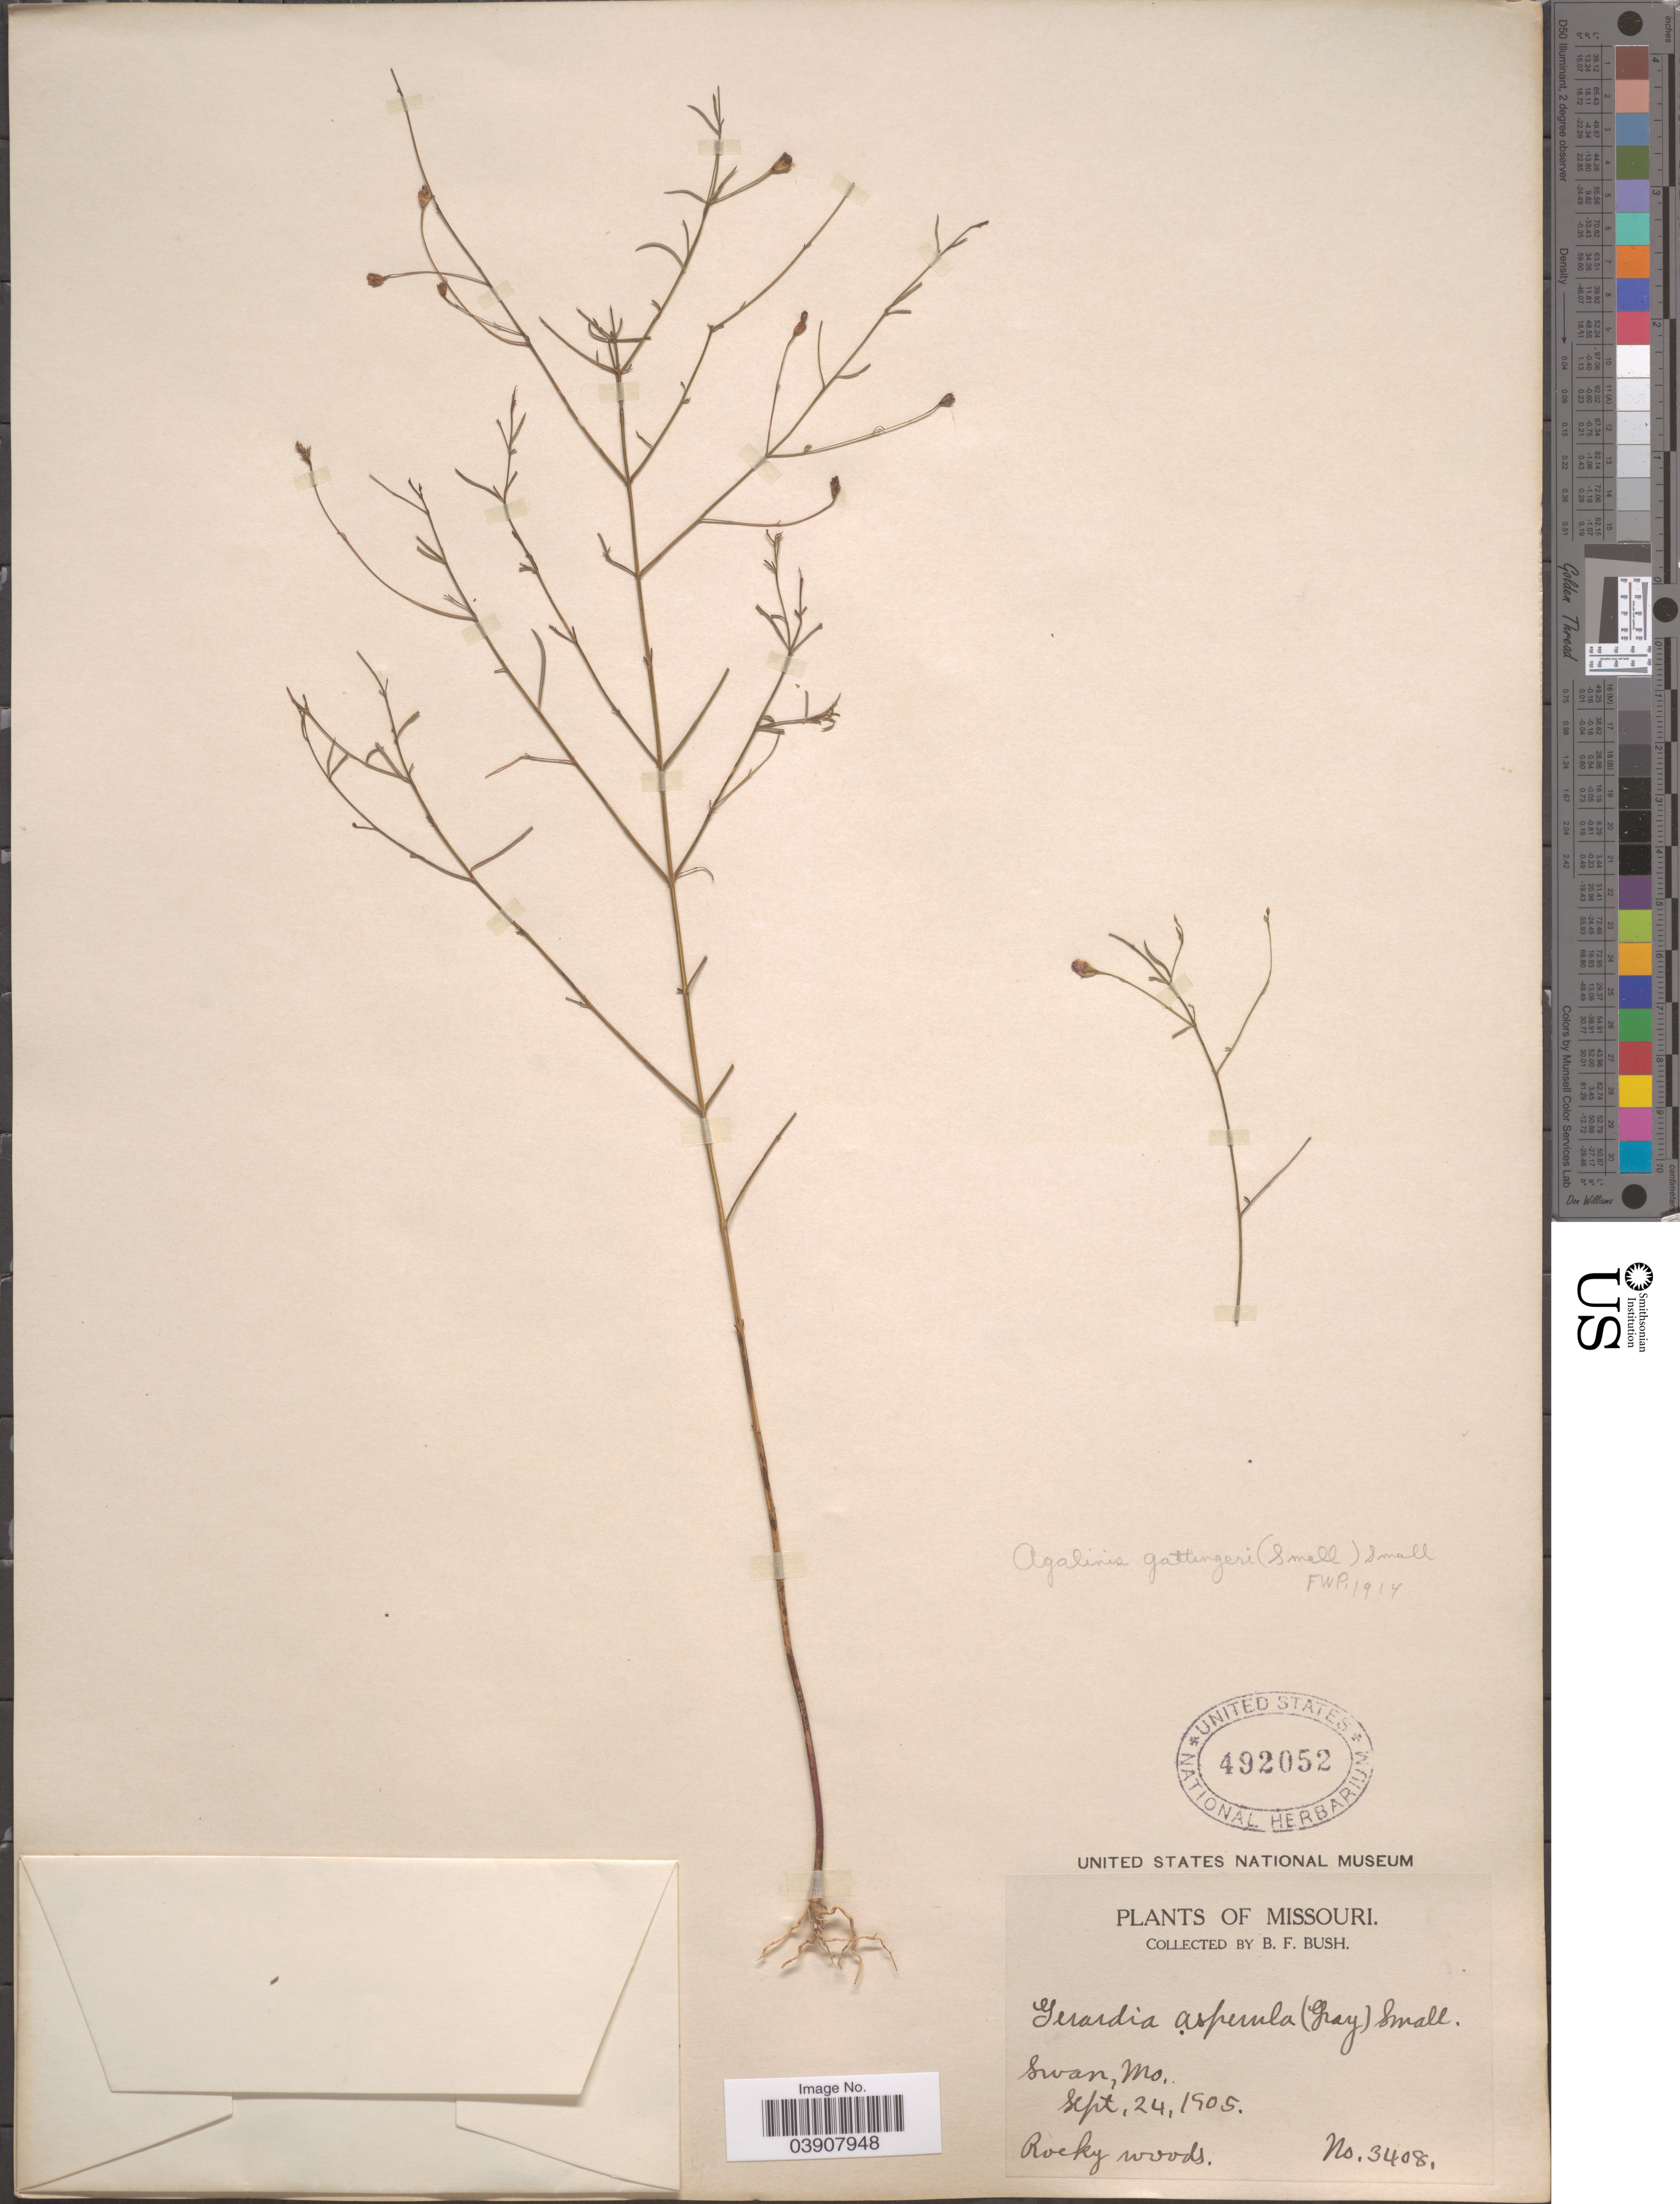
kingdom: Plantae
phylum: Tracheophyta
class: Magnoliopsida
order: Lamiales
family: Orobanchaceae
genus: Agalinis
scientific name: Agalinis gattingeri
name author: (Small) Small ex Britton & A. Br.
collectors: B. F. Bush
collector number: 3408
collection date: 1905-09-24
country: United States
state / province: Missouri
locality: Swan.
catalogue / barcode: US 492052